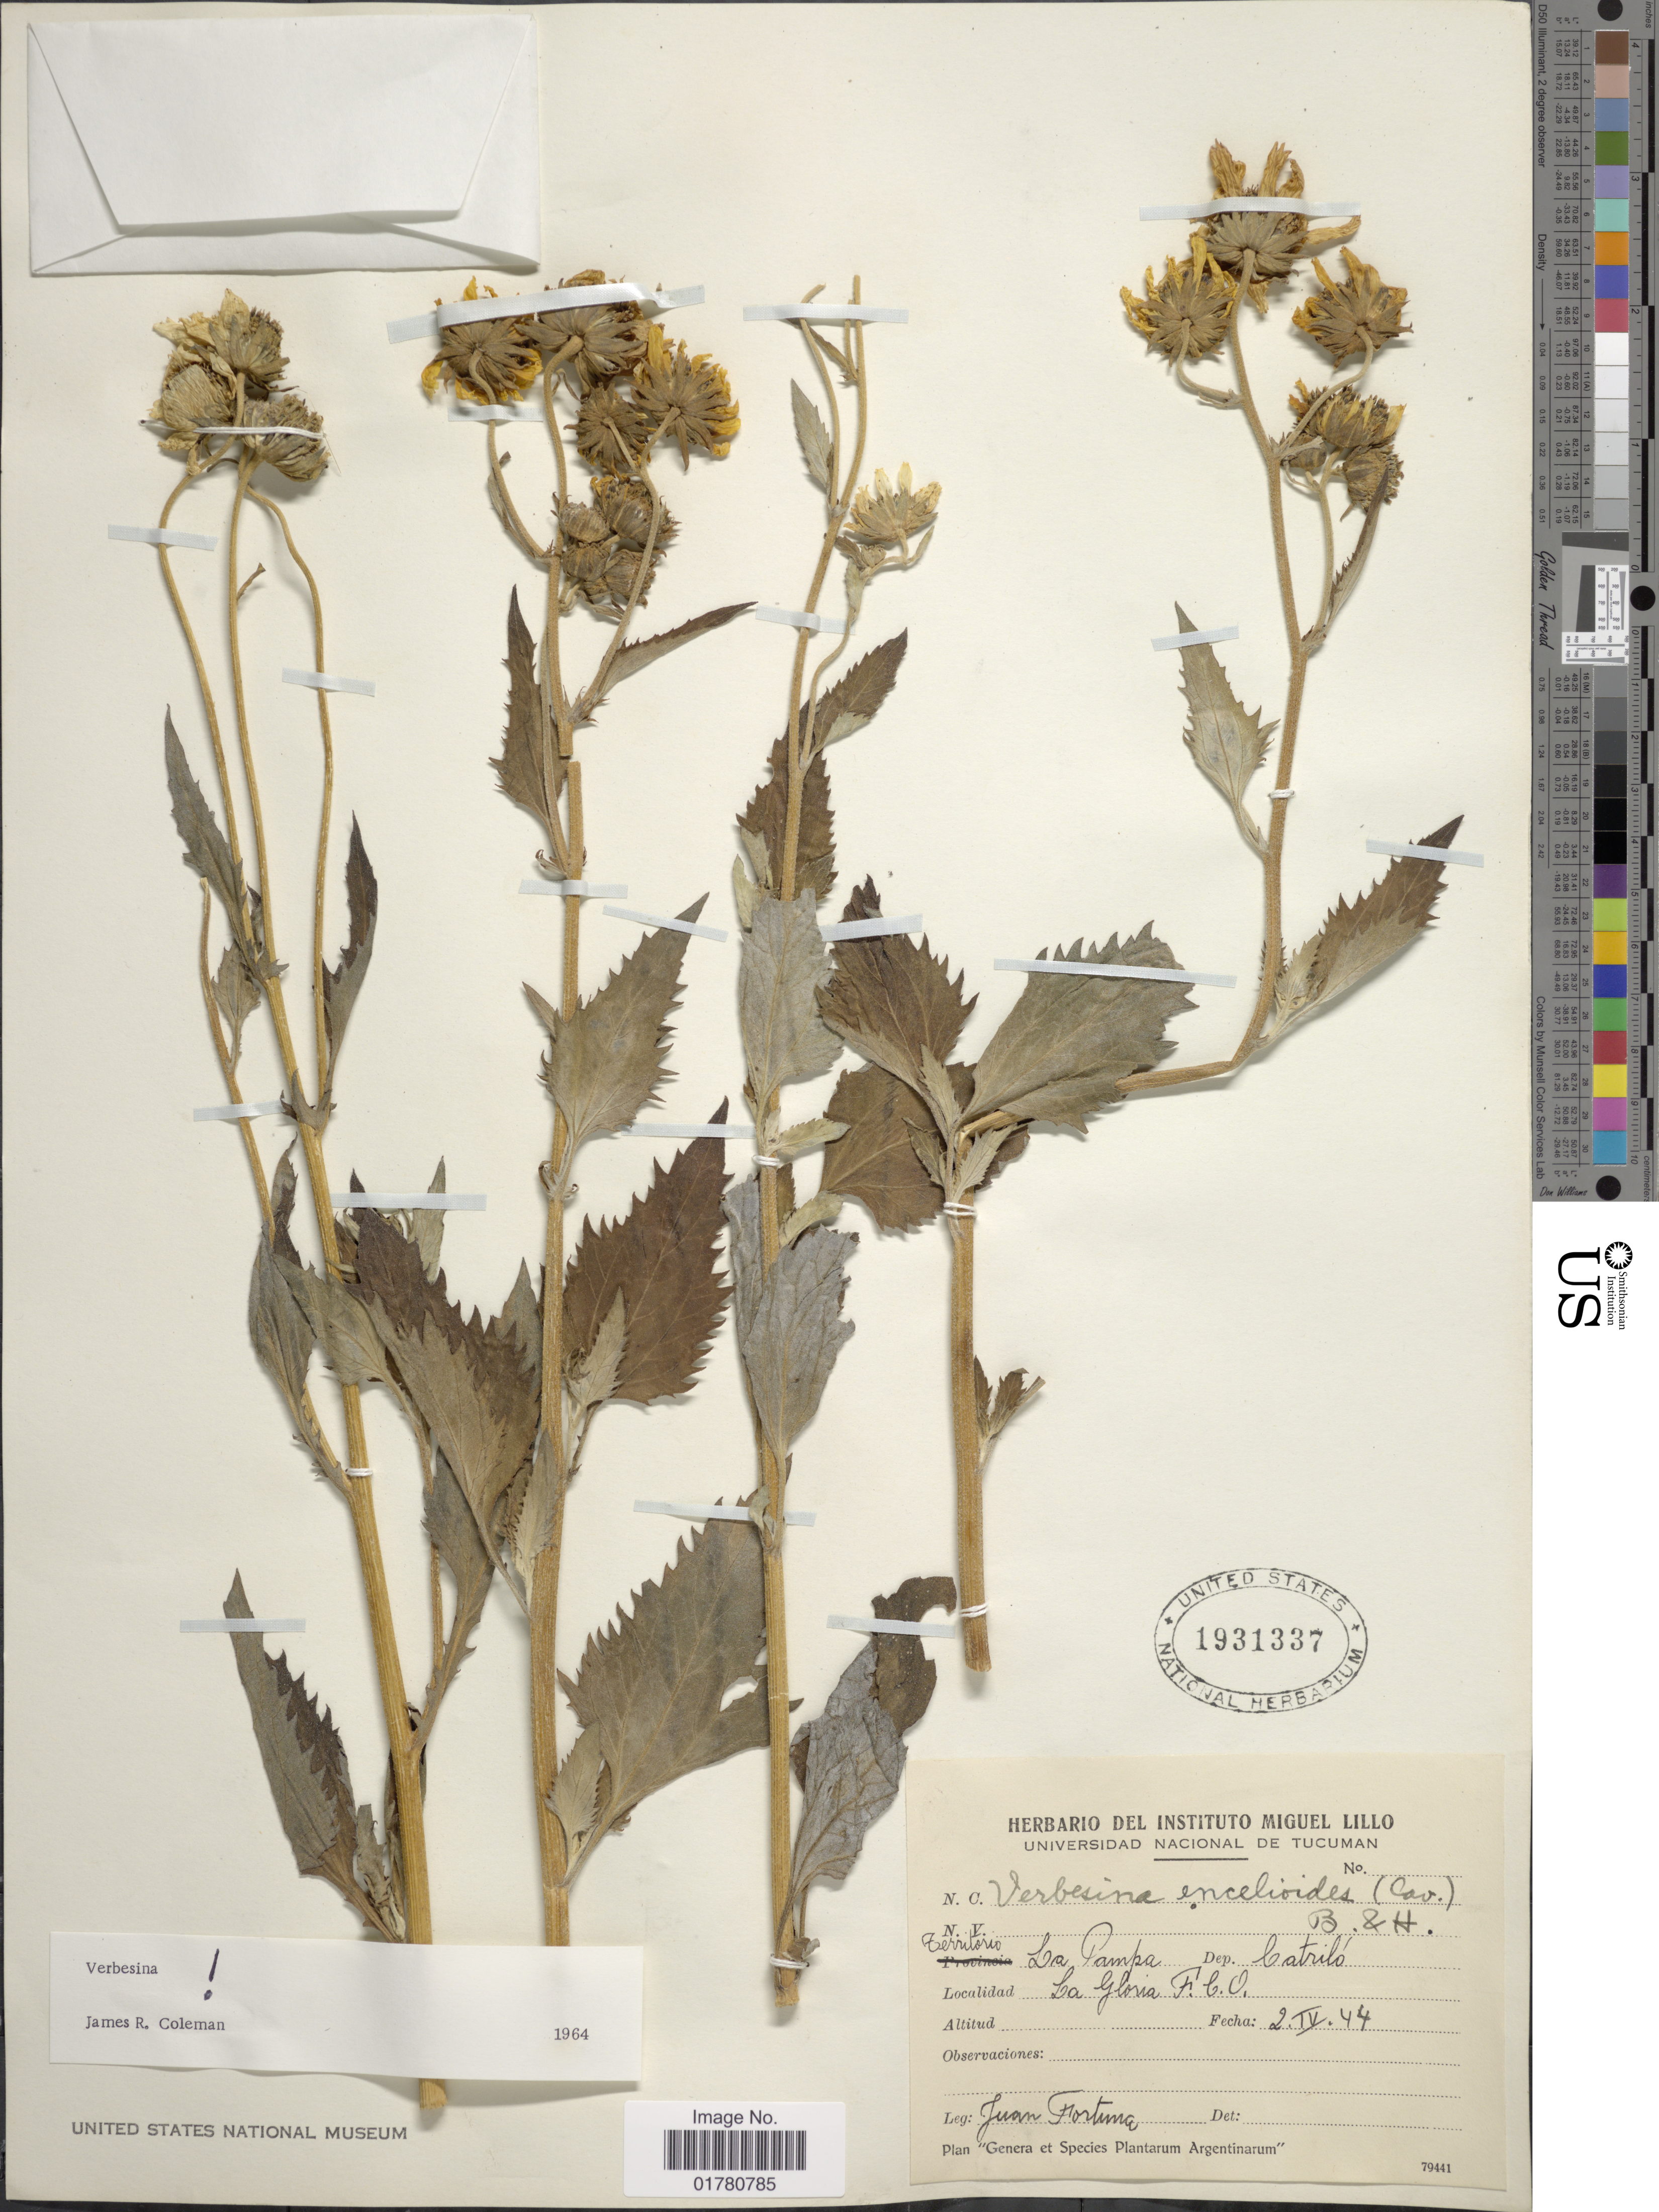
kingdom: Plantae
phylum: Tracheophyta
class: Magnoliopsida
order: Asterales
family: Asteraceae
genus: Verbesina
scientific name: Verbesina encelioides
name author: (Cav.) Benth. & Hook. ex A. Gray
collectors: J. Fortuna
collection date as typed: Transcribed d/m/y: 2/4/44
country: Argentina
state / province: La Pampa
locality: Dep Catriló, La Gloria F.C.O.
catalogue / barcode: US 1931337